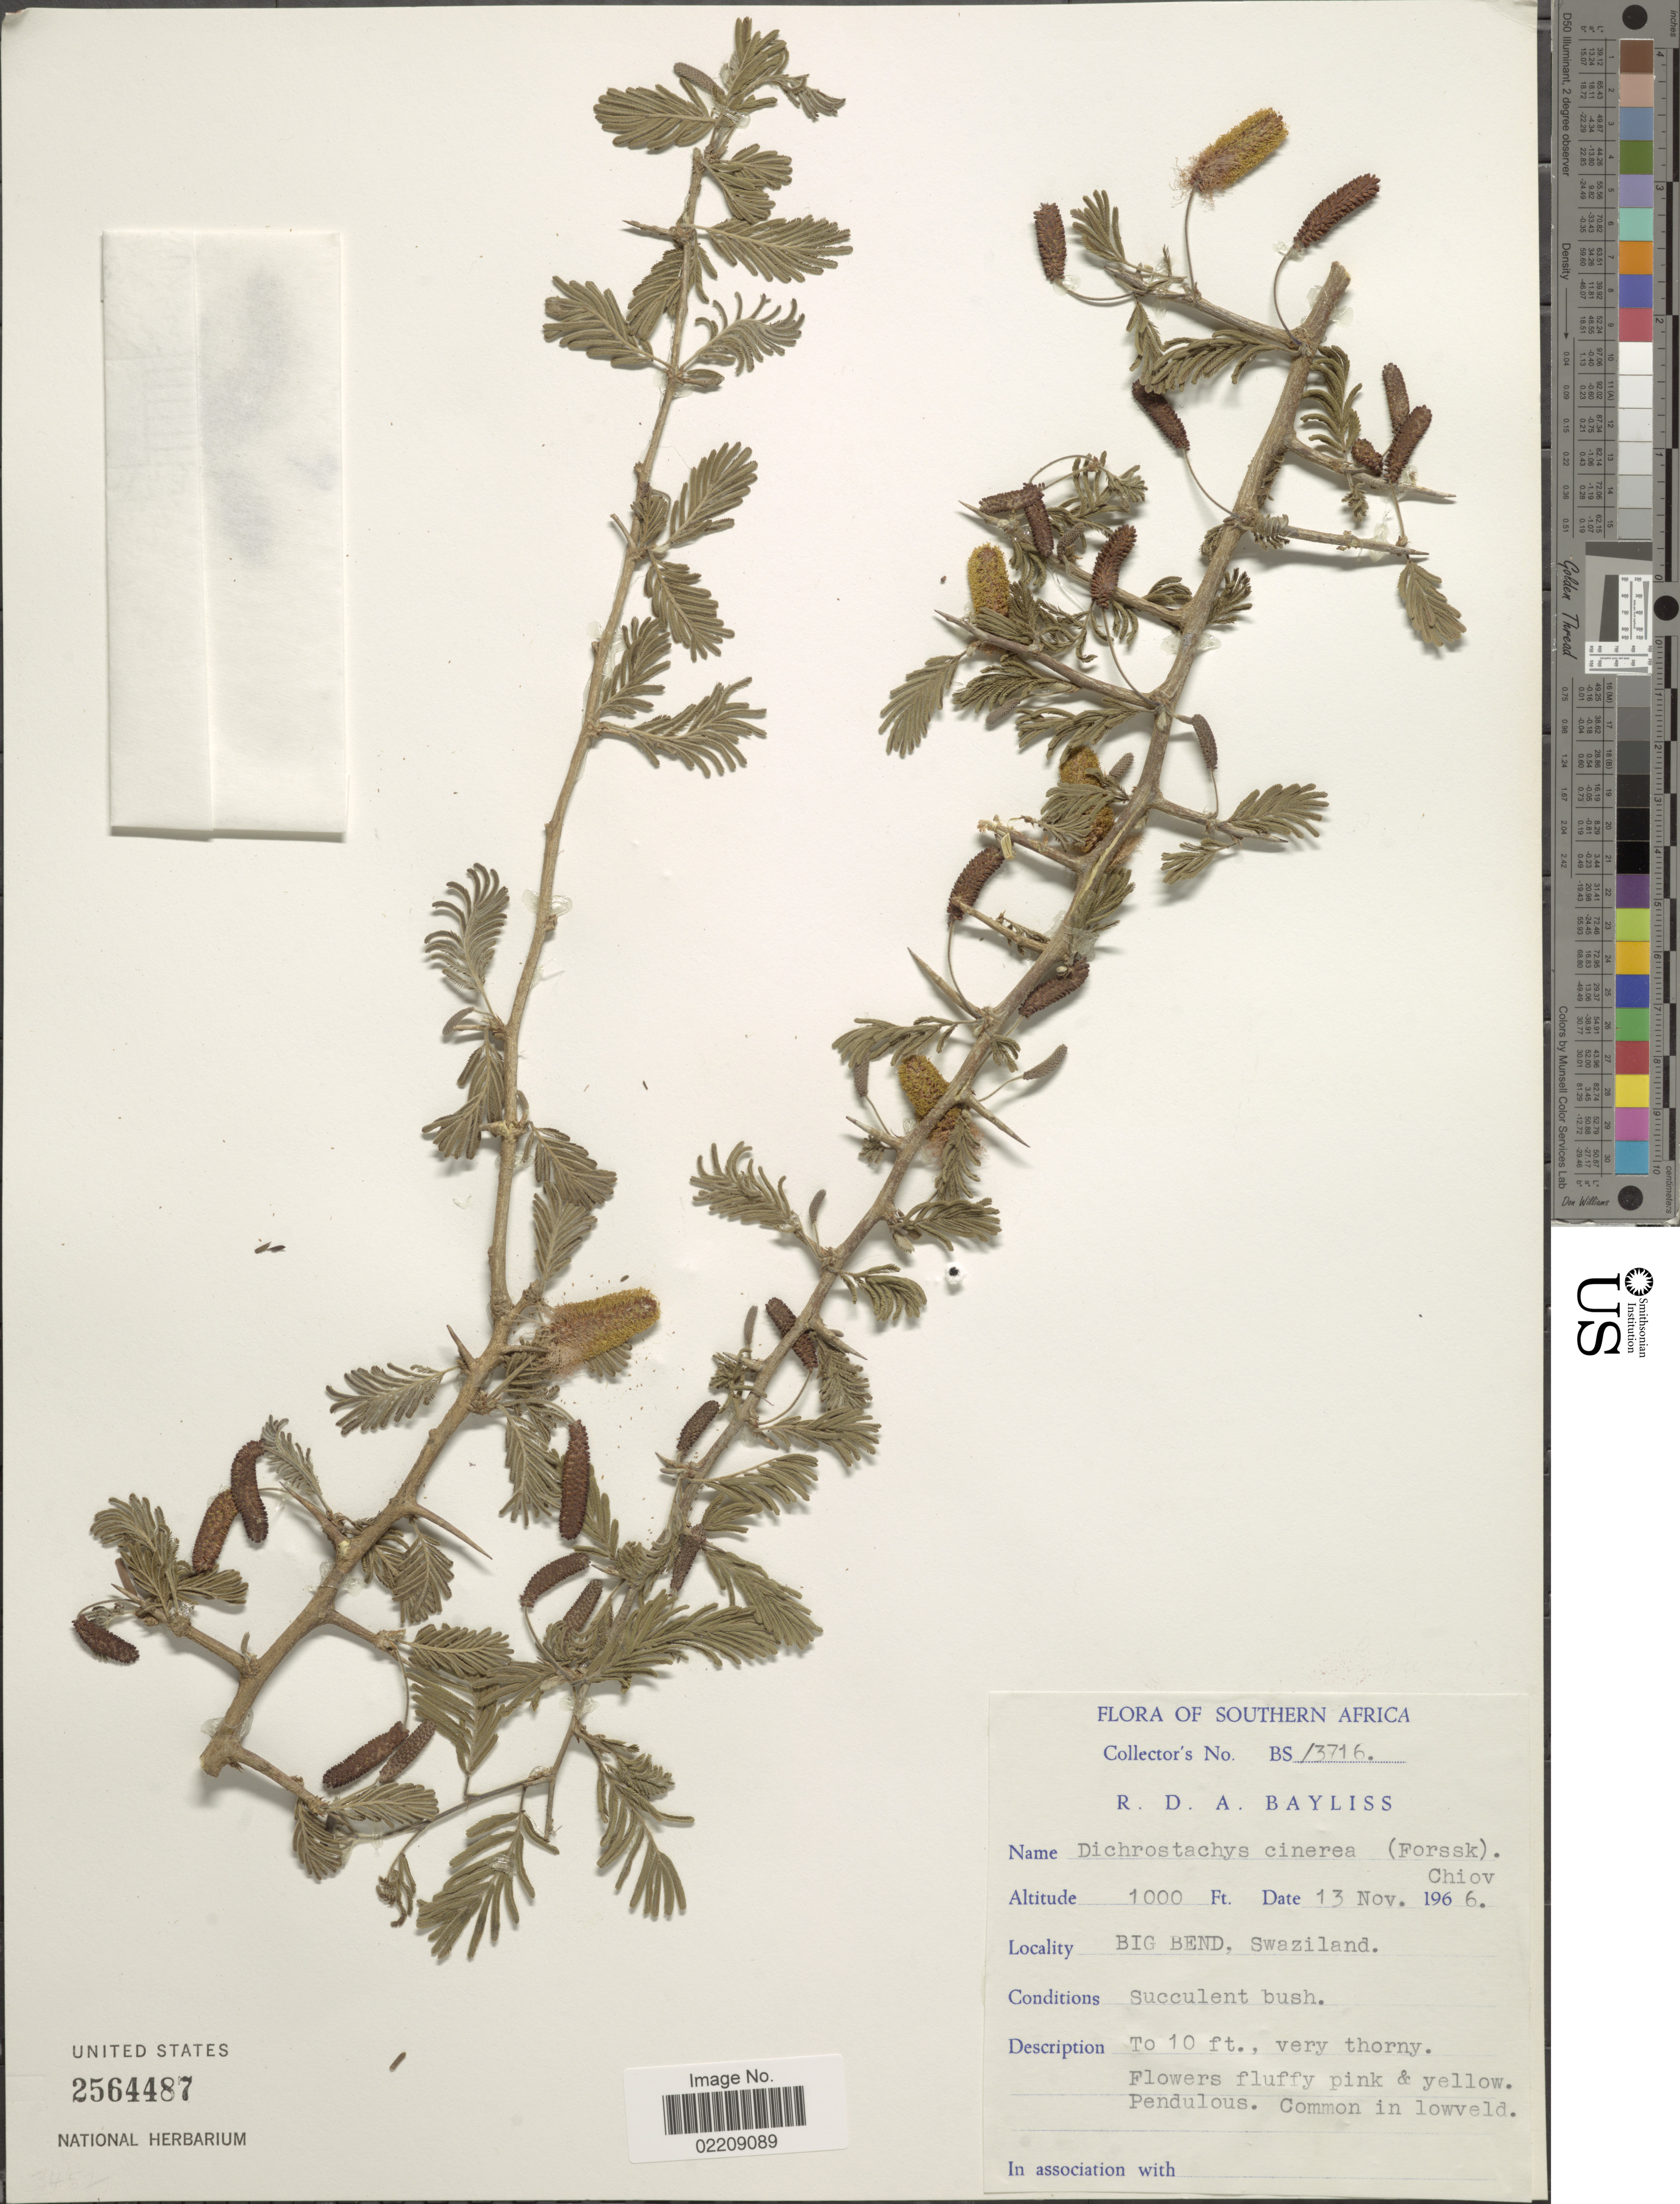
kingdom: Plantae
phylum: Tracheophyta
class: Magnoliopsida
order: Fabales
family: Fabaceae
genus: Dichrostachys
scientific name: Dichrostachys cinerea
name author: (L.) Wight & Arn.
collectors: R. Bayliss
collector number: BS/3716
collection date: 1966-11-13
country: Eswatini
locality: Big Bend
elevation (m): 305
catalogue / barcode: US 2564487